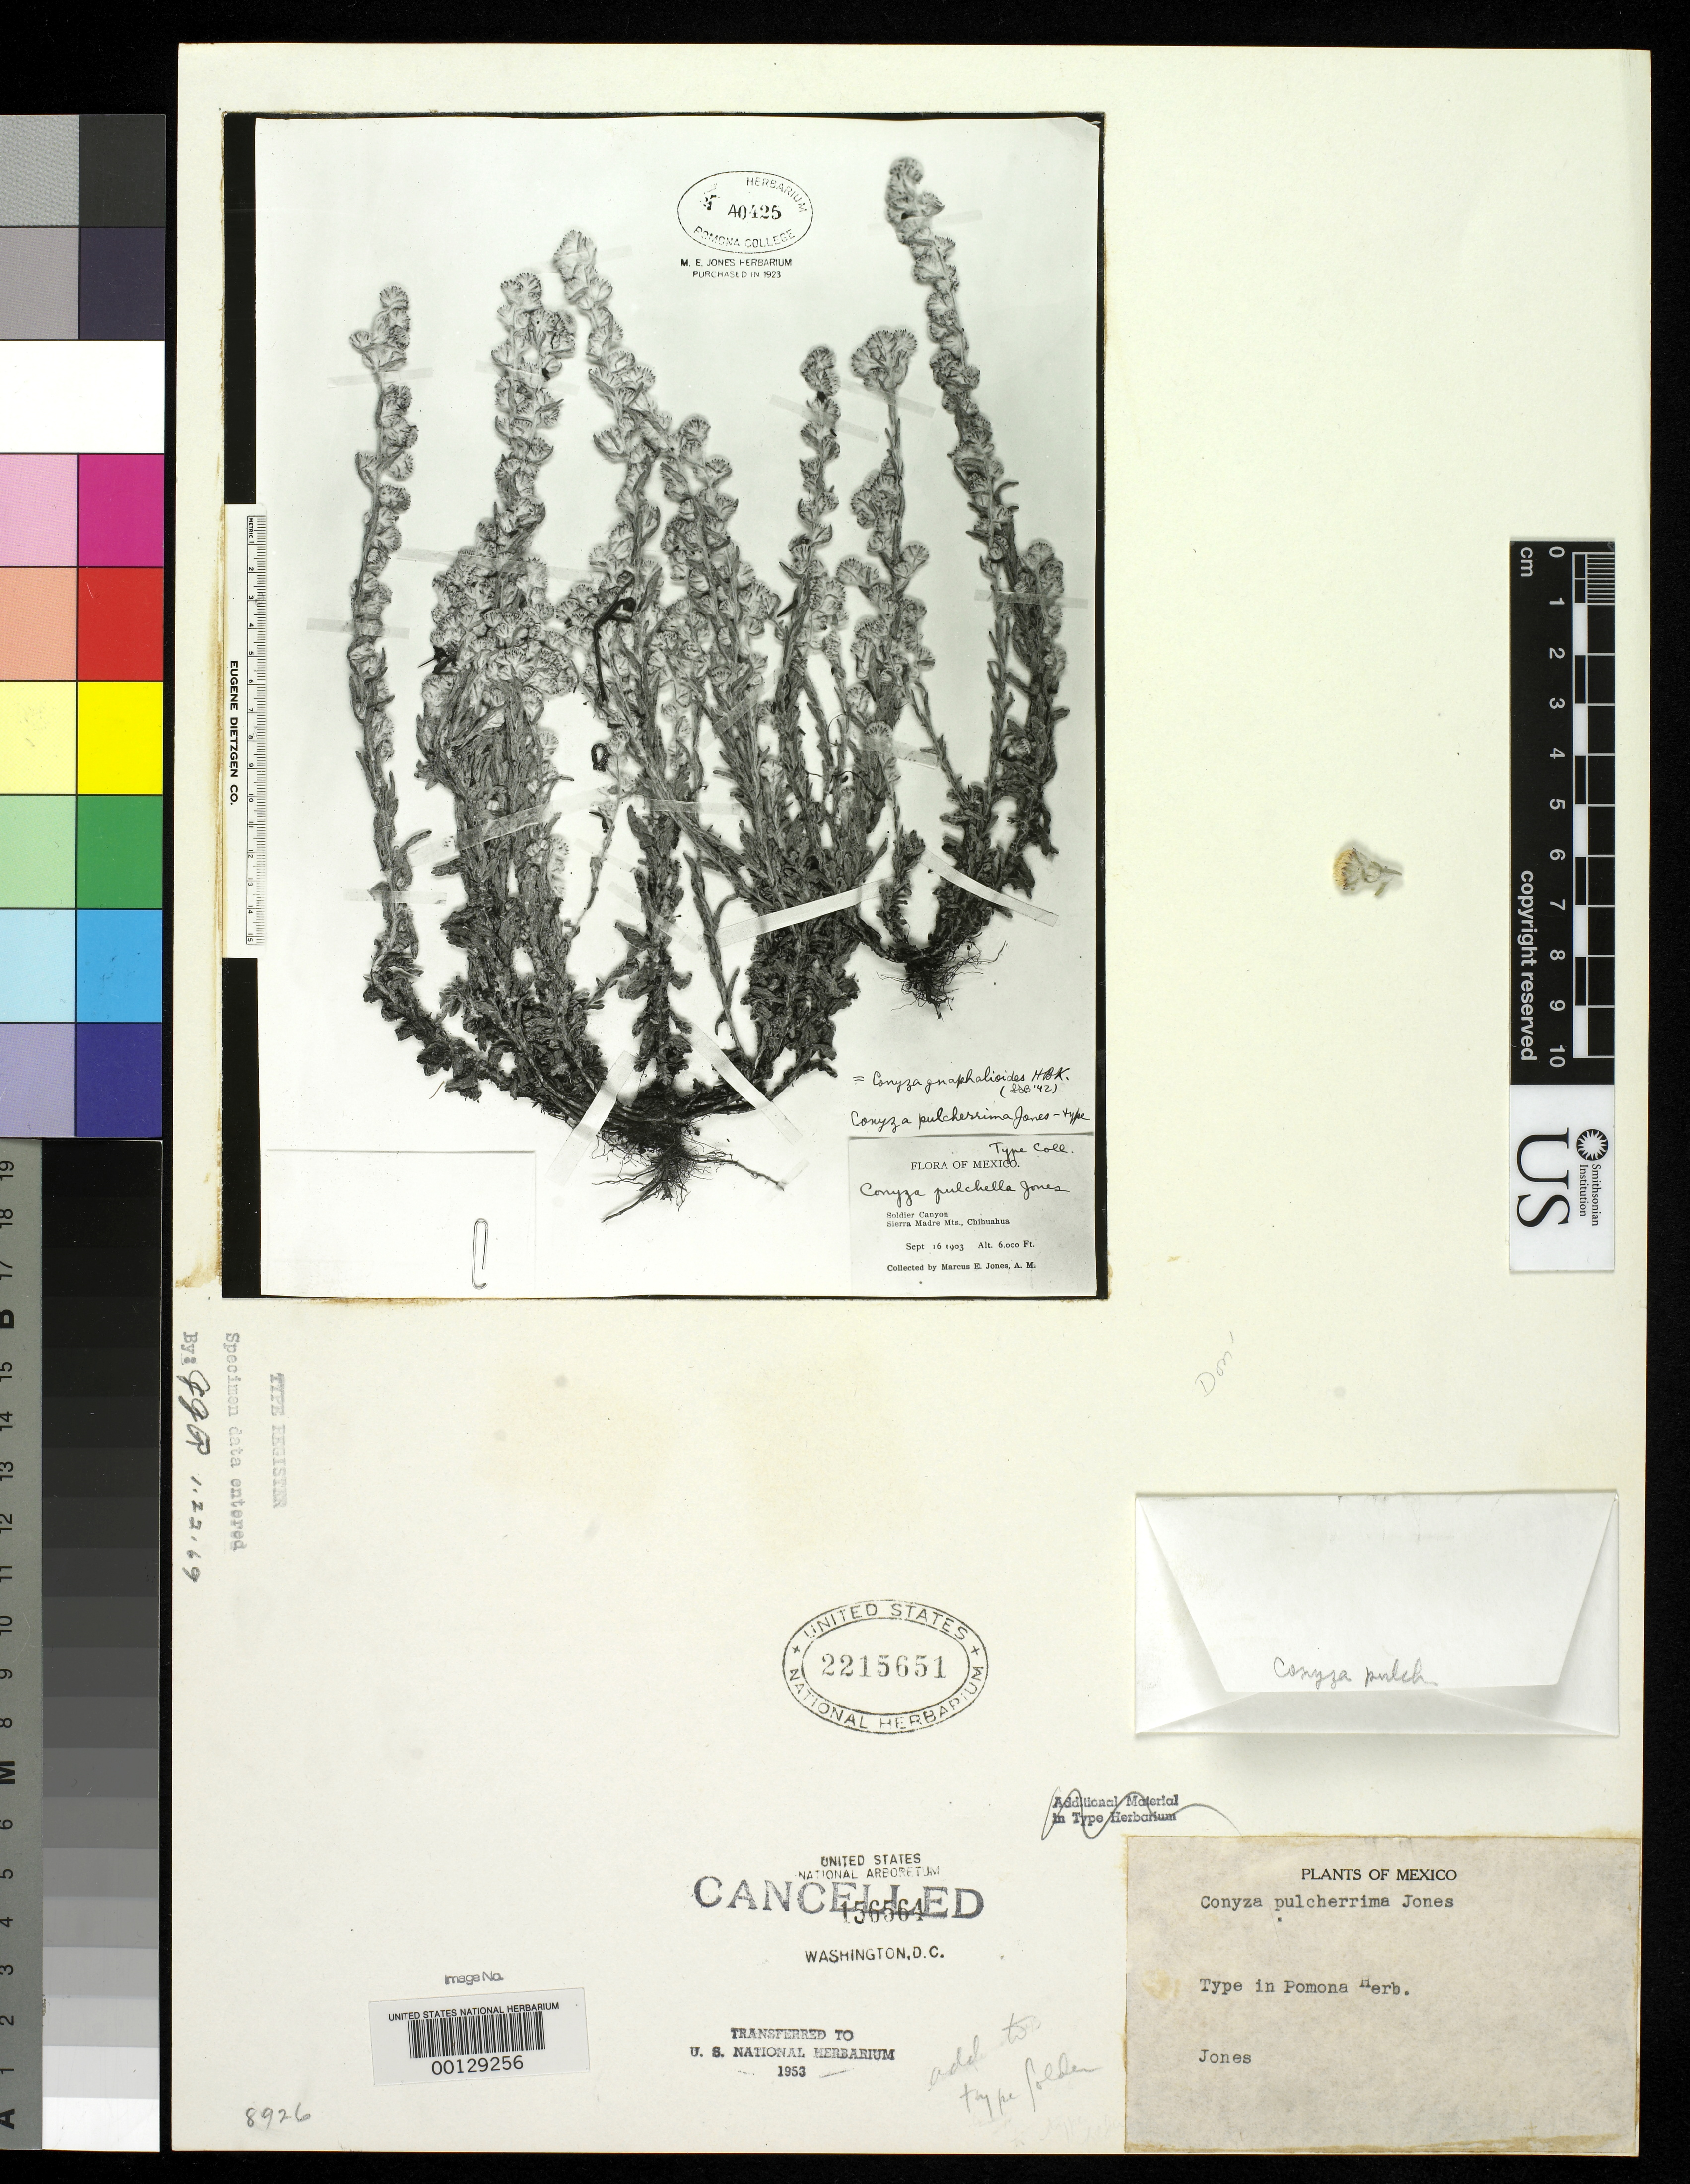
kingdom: Plantae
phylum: Tracheophyta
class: Magnoliopsida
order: Asterales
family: Asteraceae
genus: Conyza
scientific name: Conyza pulcherrima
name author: M.E. Jones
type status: Type Fragment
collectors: M. E. Jones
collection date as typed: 16 Sep 1903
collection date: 1903-09-16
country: Mexico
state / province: Chihuahua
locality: Sierra Madre Mountains.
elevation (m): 1829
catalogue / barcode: US 2215651